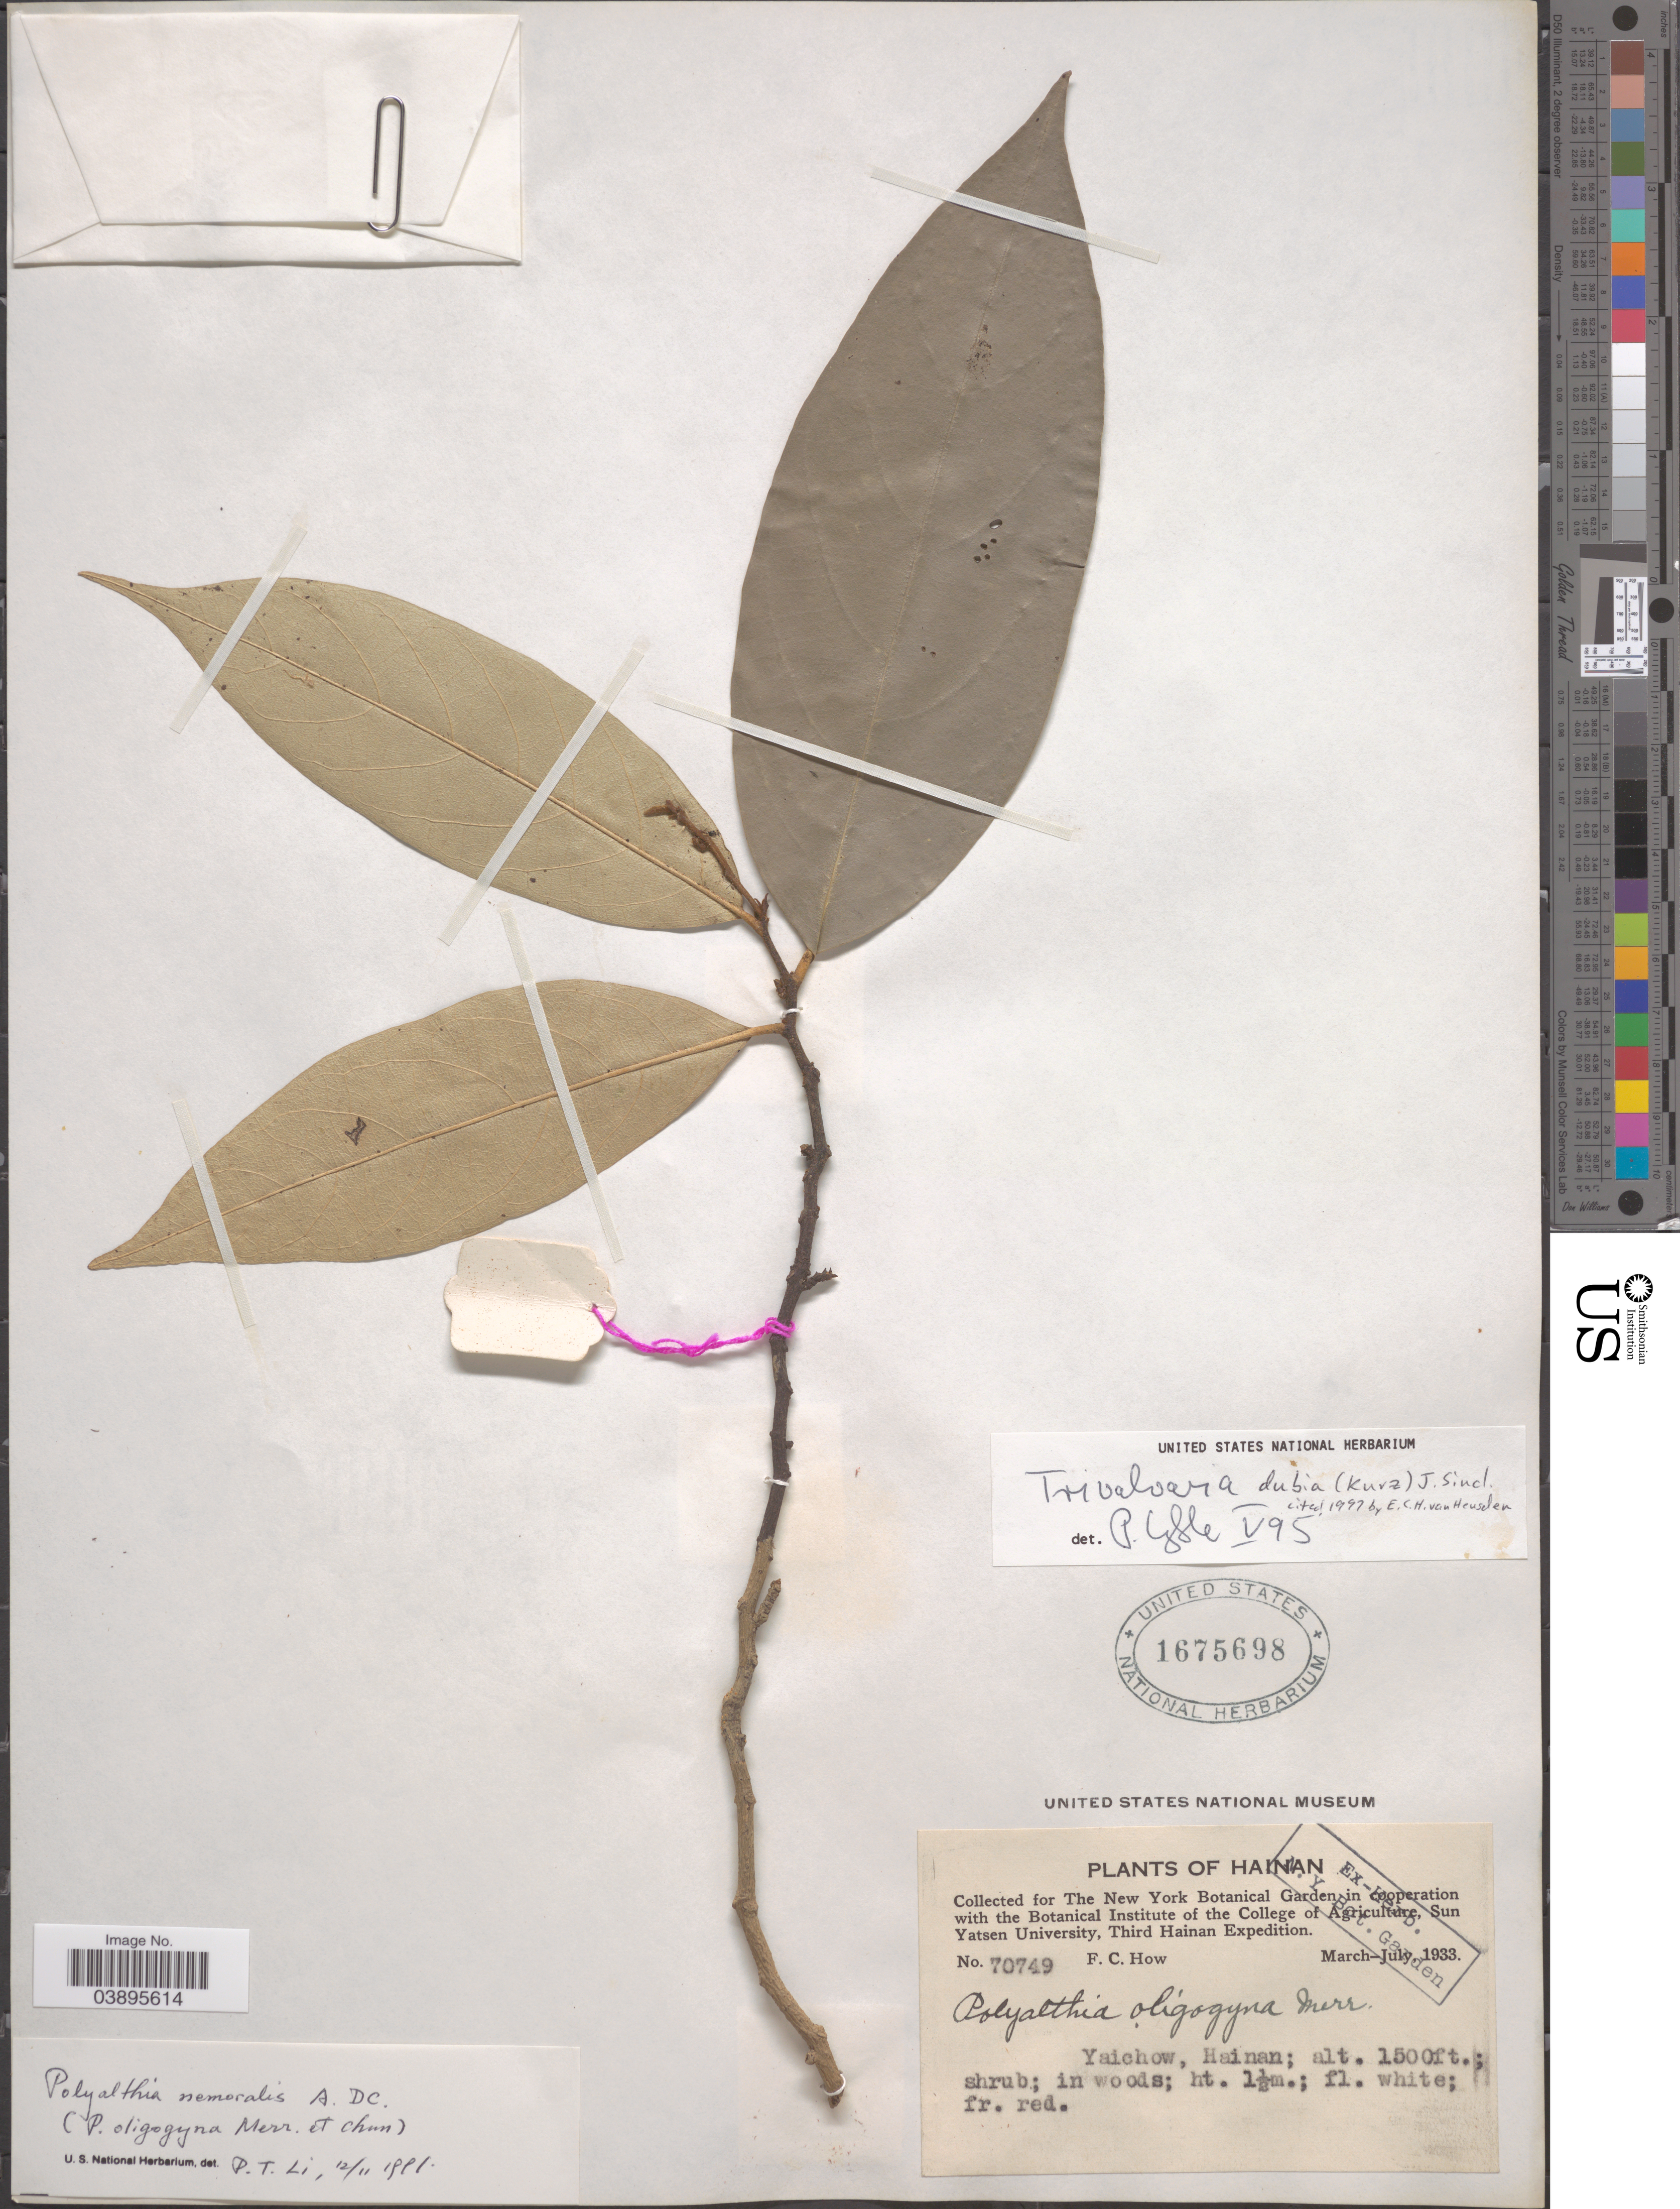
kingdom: Plantae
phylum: Tracheophyta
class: Magnoliopsida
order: Magnoliales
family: Annonaceae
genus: Trivalvaria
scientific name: Trivalvaria dubia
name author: (Kurz) J. Sincl.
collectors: F. C. How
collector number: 70749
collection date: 1933-03/1933-07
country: China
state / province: Hainan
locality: Yaichow.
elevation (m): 457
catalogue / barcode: US 1675698